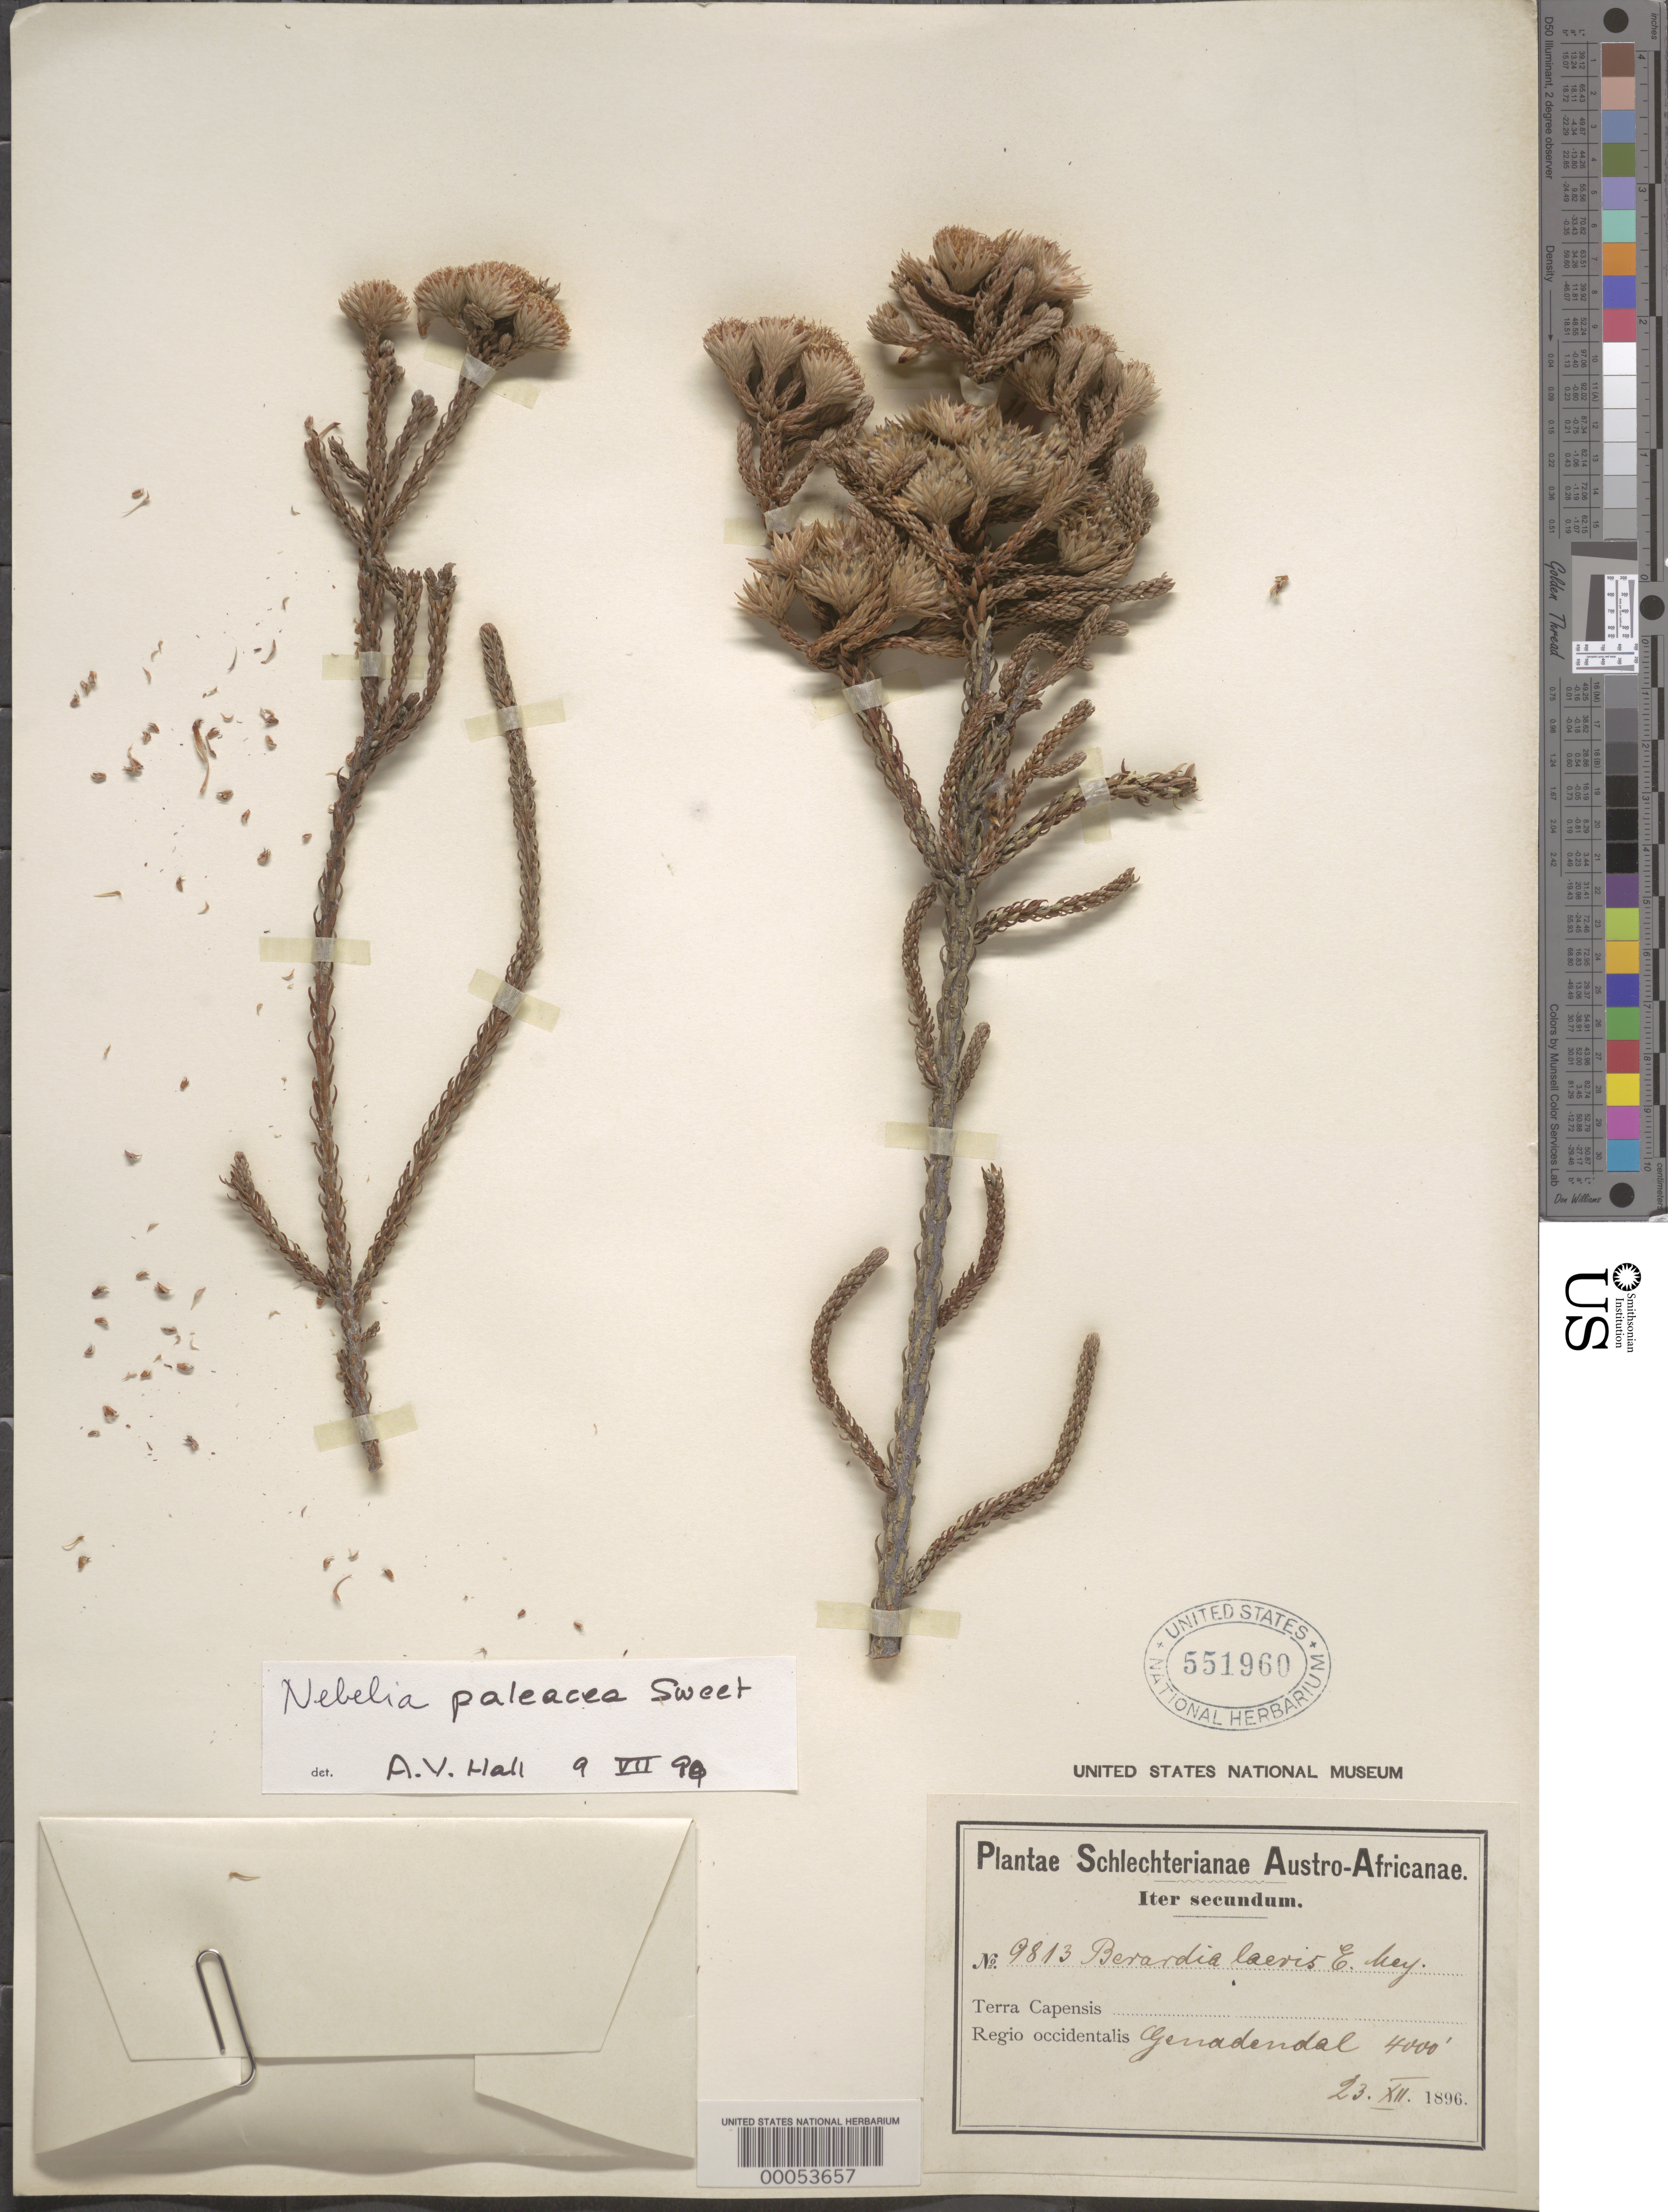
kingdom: Plantae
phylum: Tracheophyta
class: Magnoliopsida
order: Bruniales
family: Bruniaceae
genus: Brunia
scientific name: Brunia latebracteata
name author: A.V. Hall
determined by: Strong, Mark T., (BOT), Smithsonian Institution - National Museum of Natural History (UNITED STATES)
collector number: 9813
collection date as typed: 23 Dec 1896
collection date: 1896-12-23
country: South Africa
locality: Genadendal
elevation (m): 1219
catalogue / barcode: US 551960